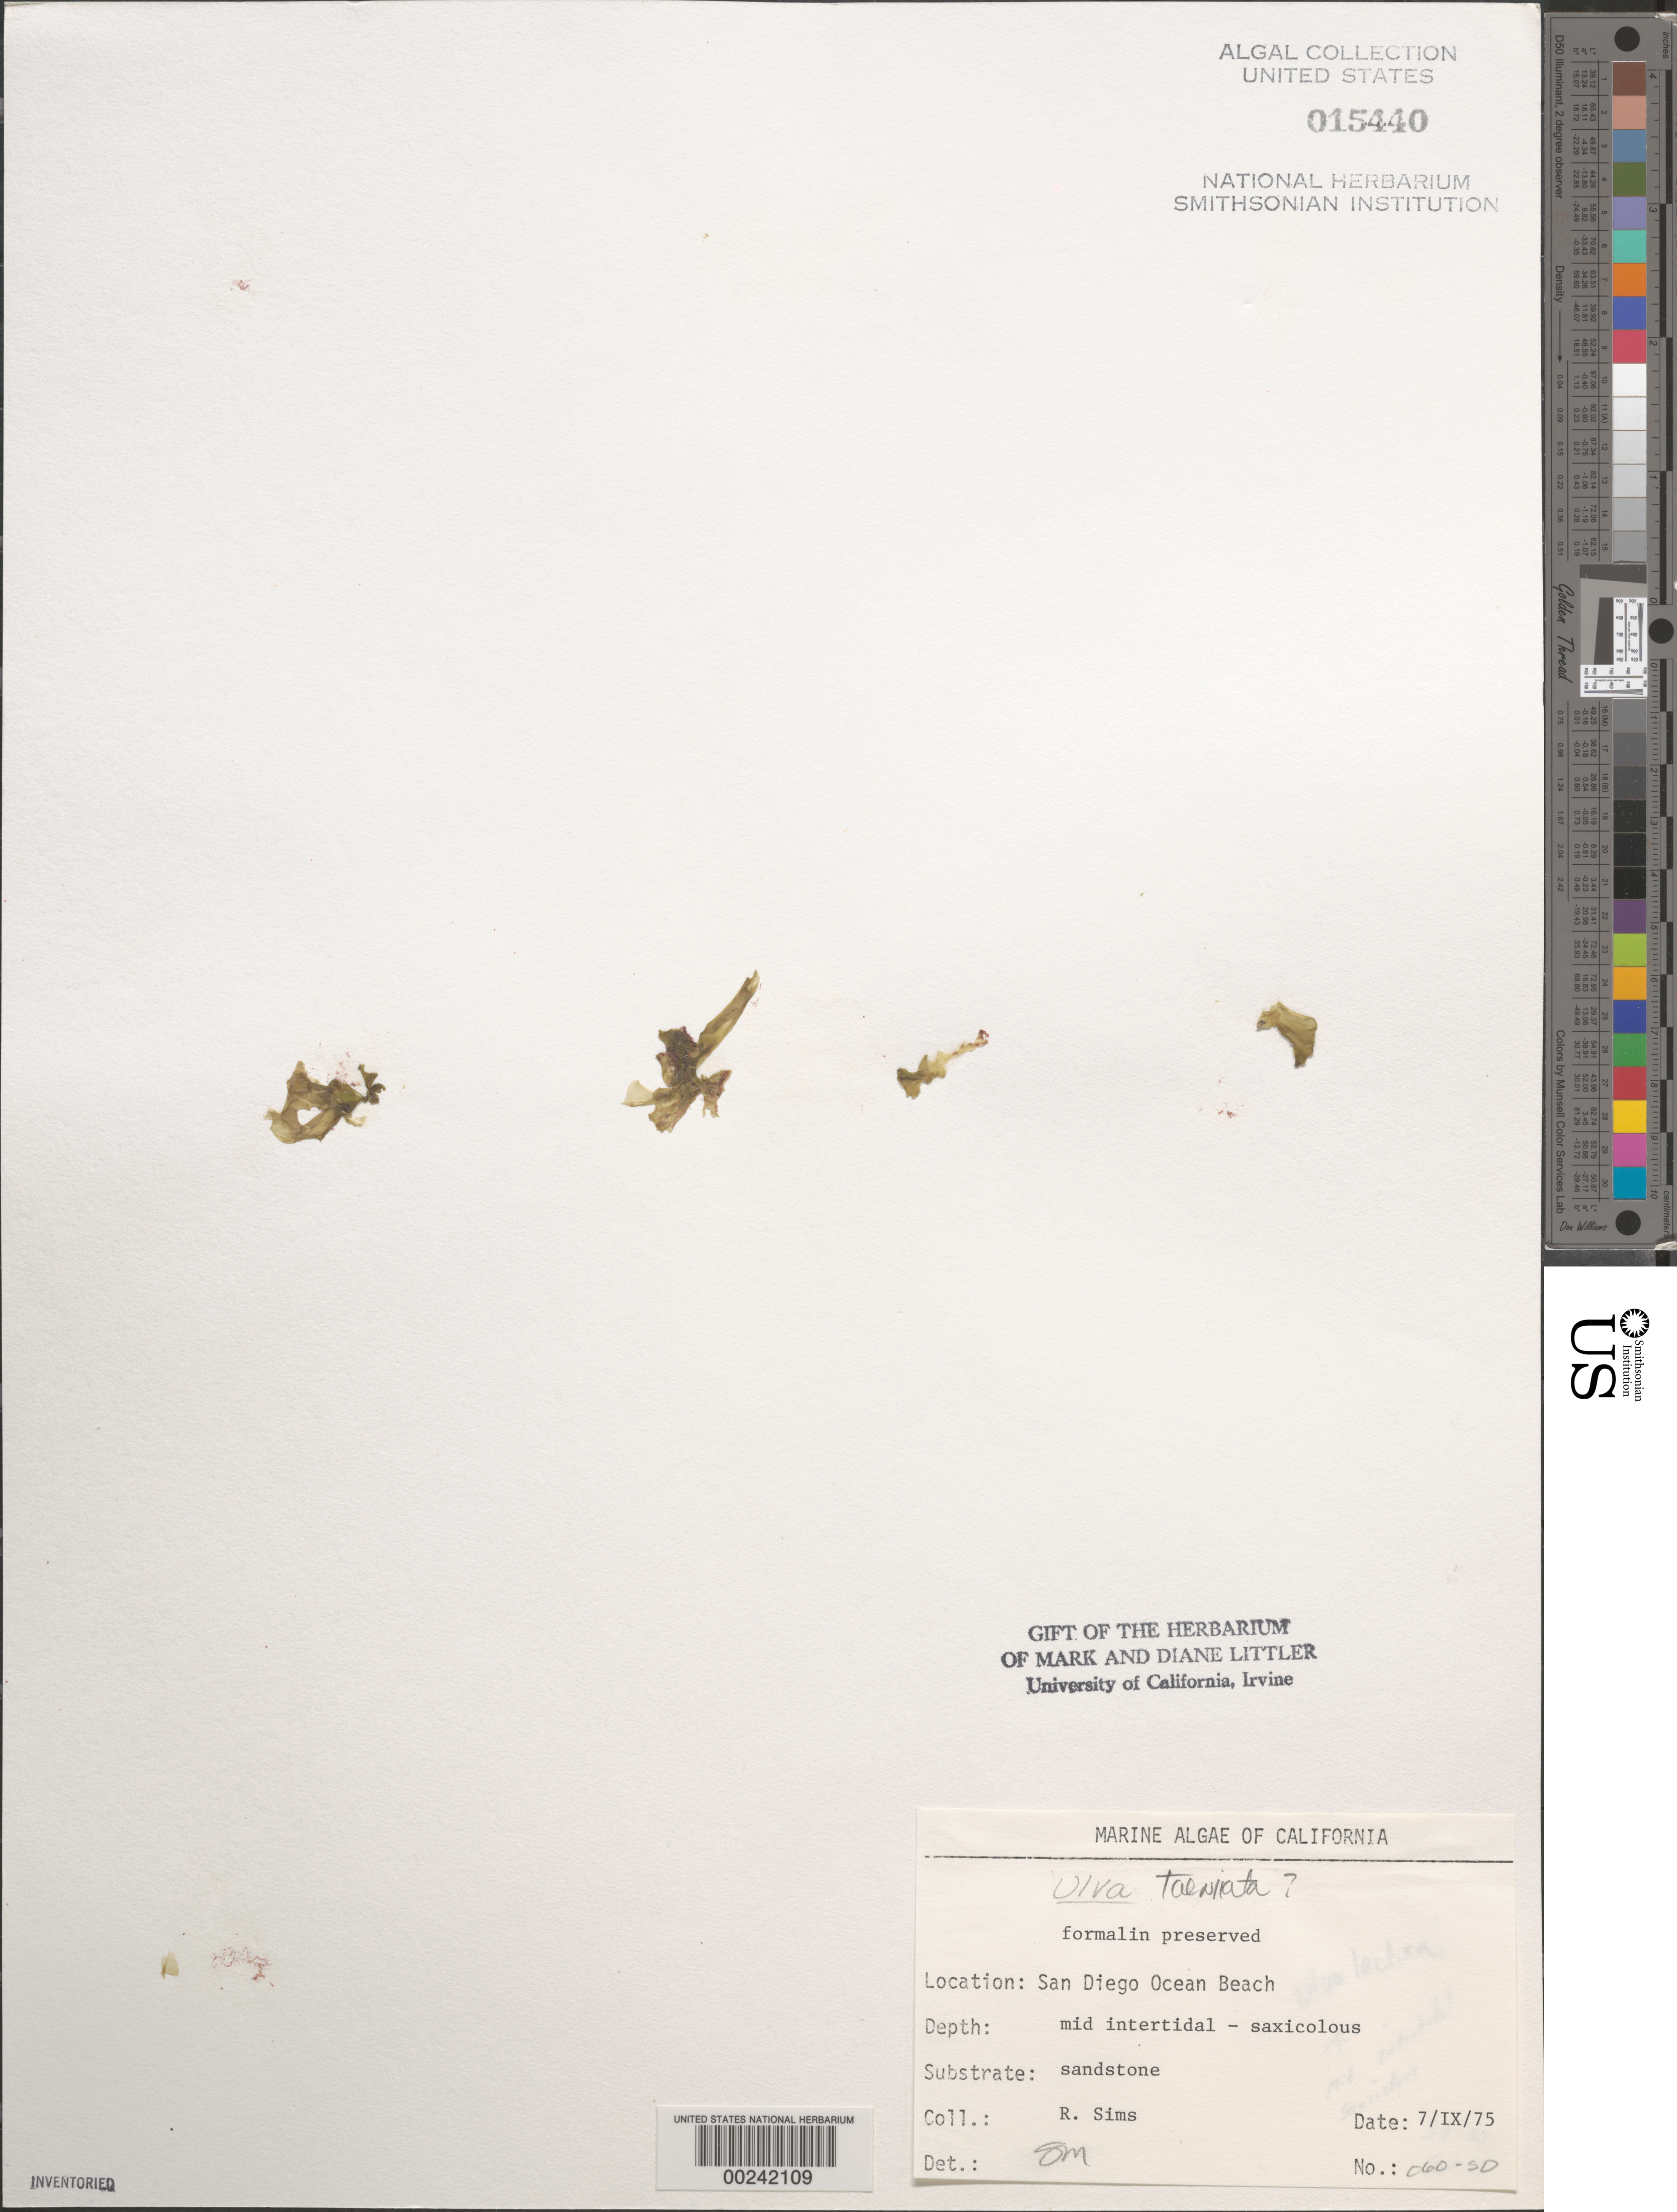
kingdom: Plantae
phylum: Chlorophyta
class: Ulvophyceae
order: Ulvales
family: Ulvaceae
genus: Ulva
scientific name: Ulva taeniata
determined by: Murray, S. N.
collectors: R. H. Sims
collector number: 060-SD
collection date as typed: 07 Sep 1975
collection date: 1975-09-07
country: United States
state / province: California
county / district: San Diego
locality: Ocean Beach, end of Del Monte Street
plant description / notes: BLM-SOCALBIGHT Rocky Intertidal Survey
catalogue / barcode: US 15440